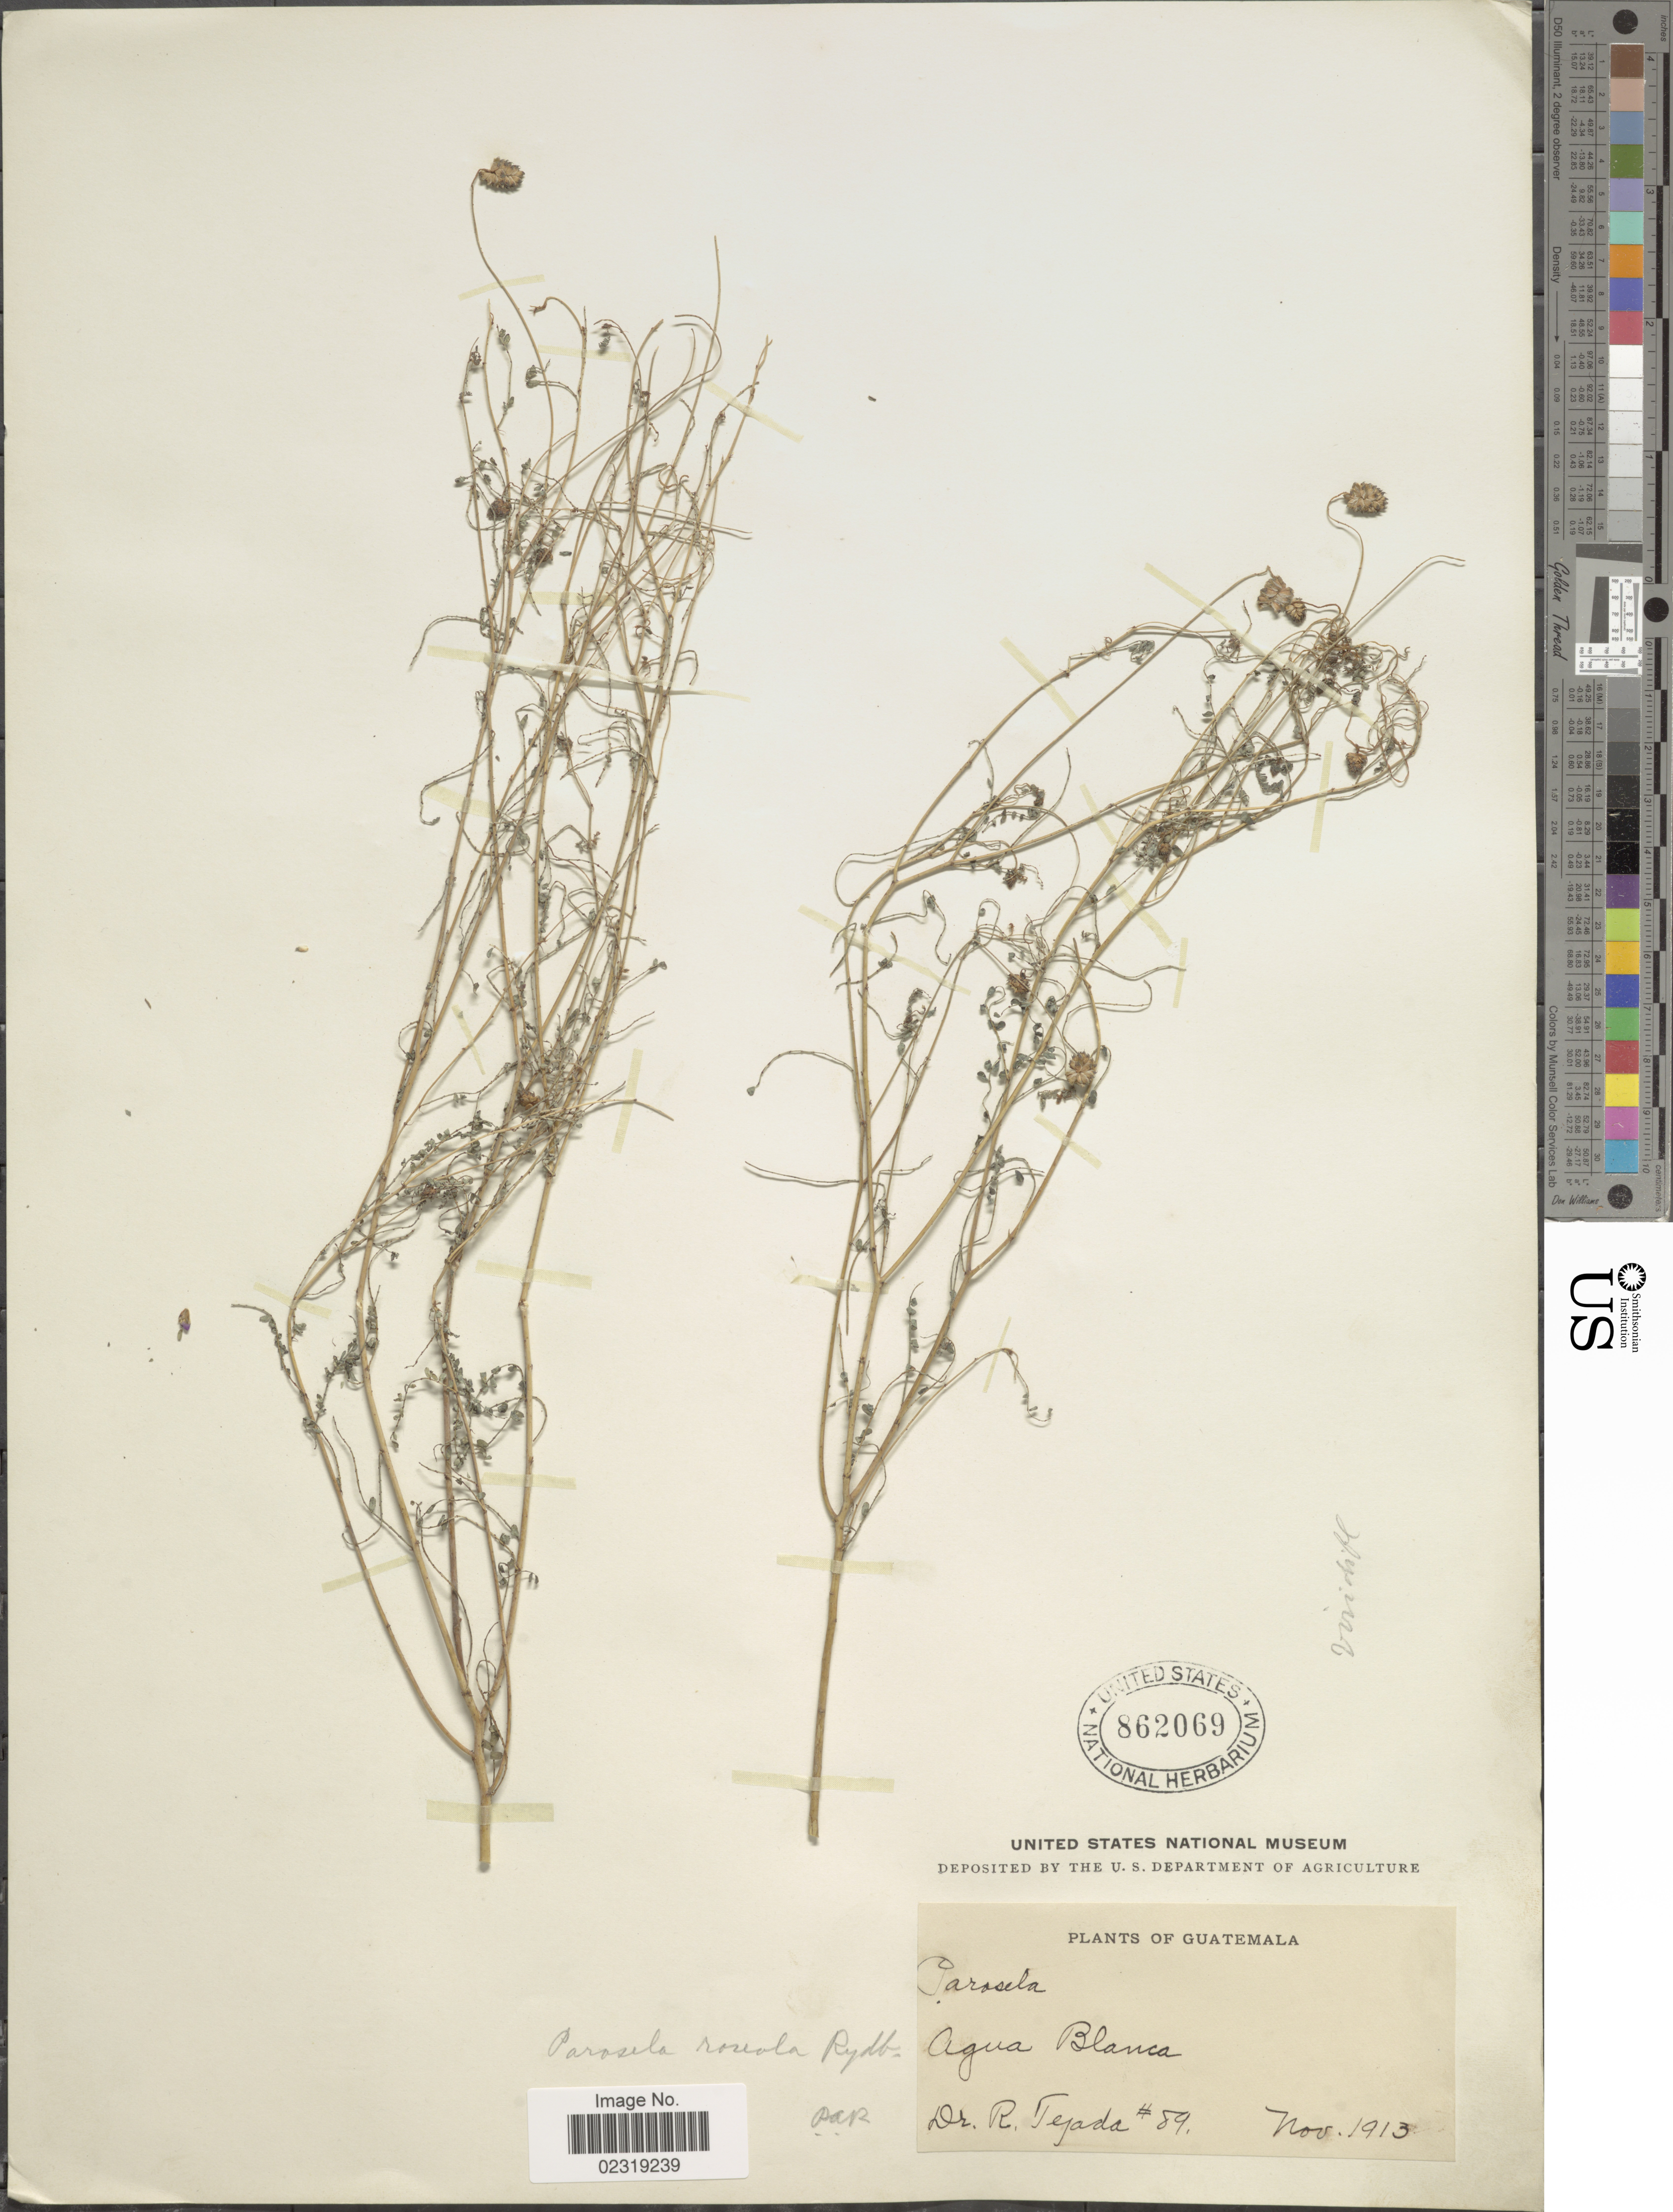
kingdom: Plantae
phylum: Tracheophyta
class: Magnoliopsida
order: Fabales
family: Fabaceae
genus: Dalea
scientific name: Dalea foliolosa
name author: (Aiton) Barneby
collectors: R. Tejada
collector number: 89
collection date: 1913-11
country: Guatemala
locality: Agua Blanca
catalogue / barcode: US 862069